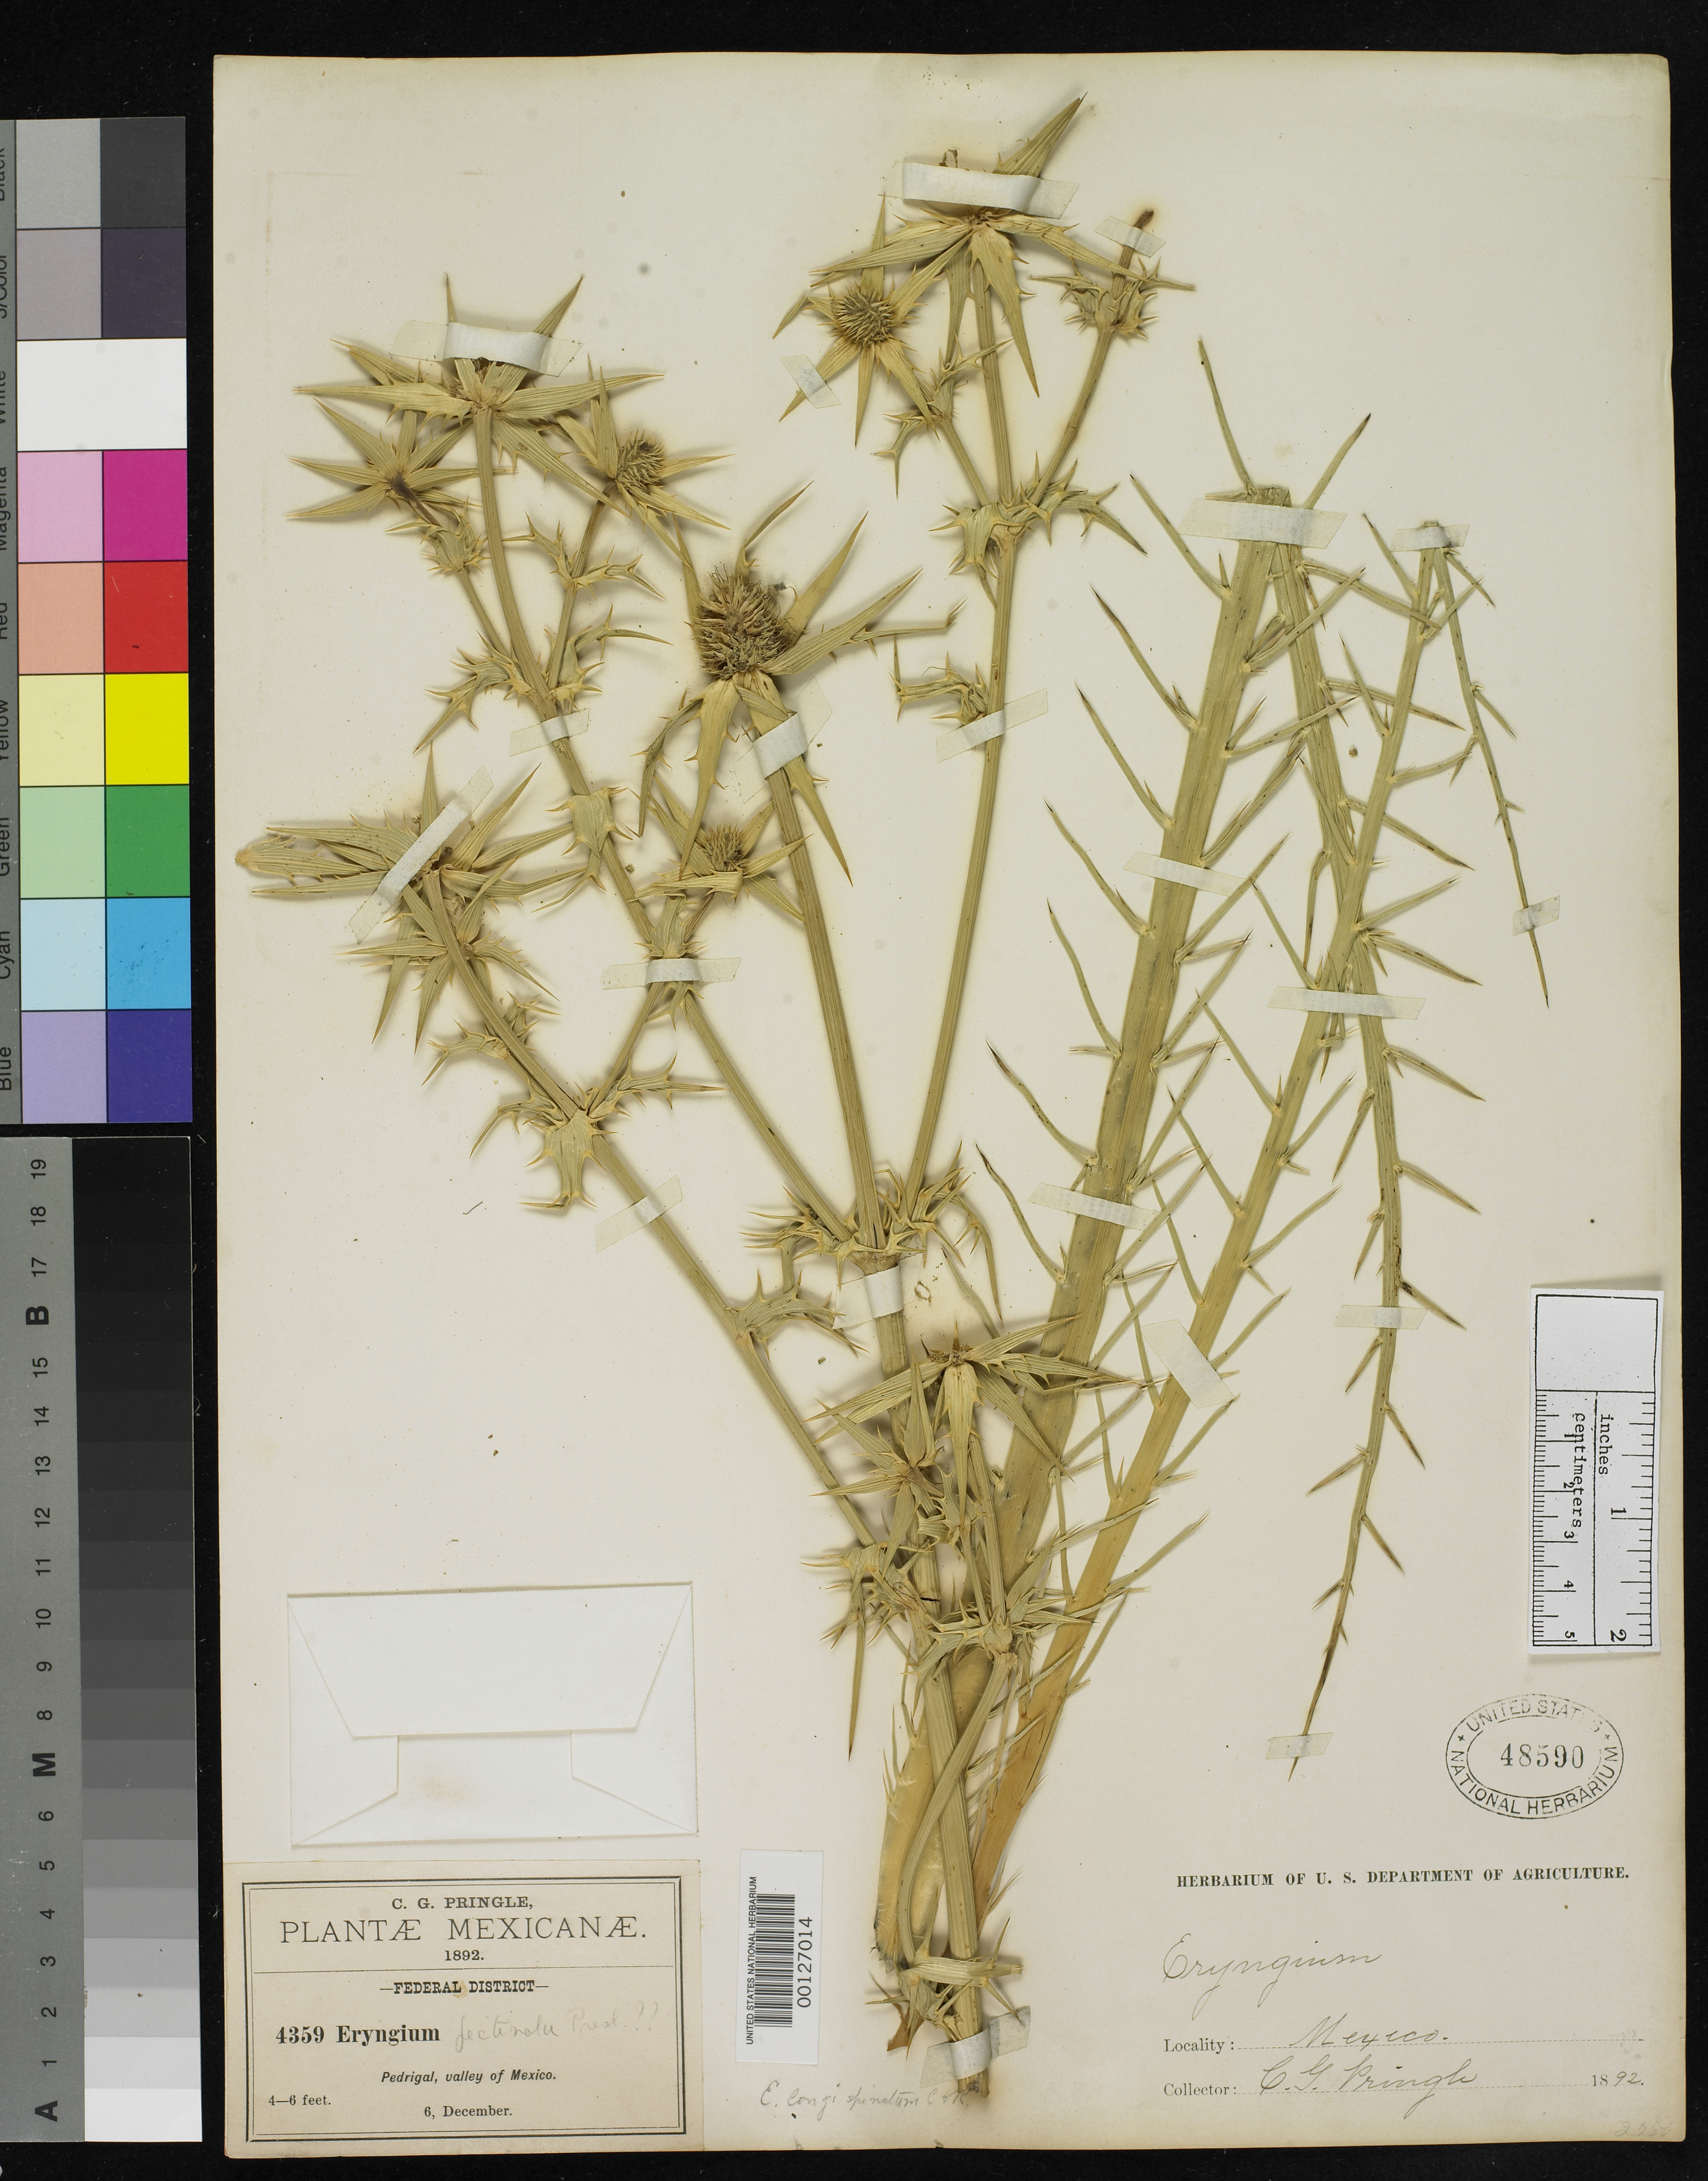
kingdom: Plantae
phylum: Tracheophyta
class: Magnoliopsida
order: Apiales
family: Apiaceae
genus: Eryngium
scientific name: Eryngium longispinum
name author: J.M. Coult. & Rose ex Hemsl.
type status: Type Collection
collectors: C. G. Pringle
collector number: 4359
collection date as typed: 06 Dec 1892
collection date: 1892-12-06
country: Mexico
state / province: Distrito Federal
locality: Pedregal, Valley of Mexico.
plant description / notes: Mathias & Constance (1941, Amer. Midl. Nat. 25: 372) cite "type" at US.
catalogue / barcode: US 48590